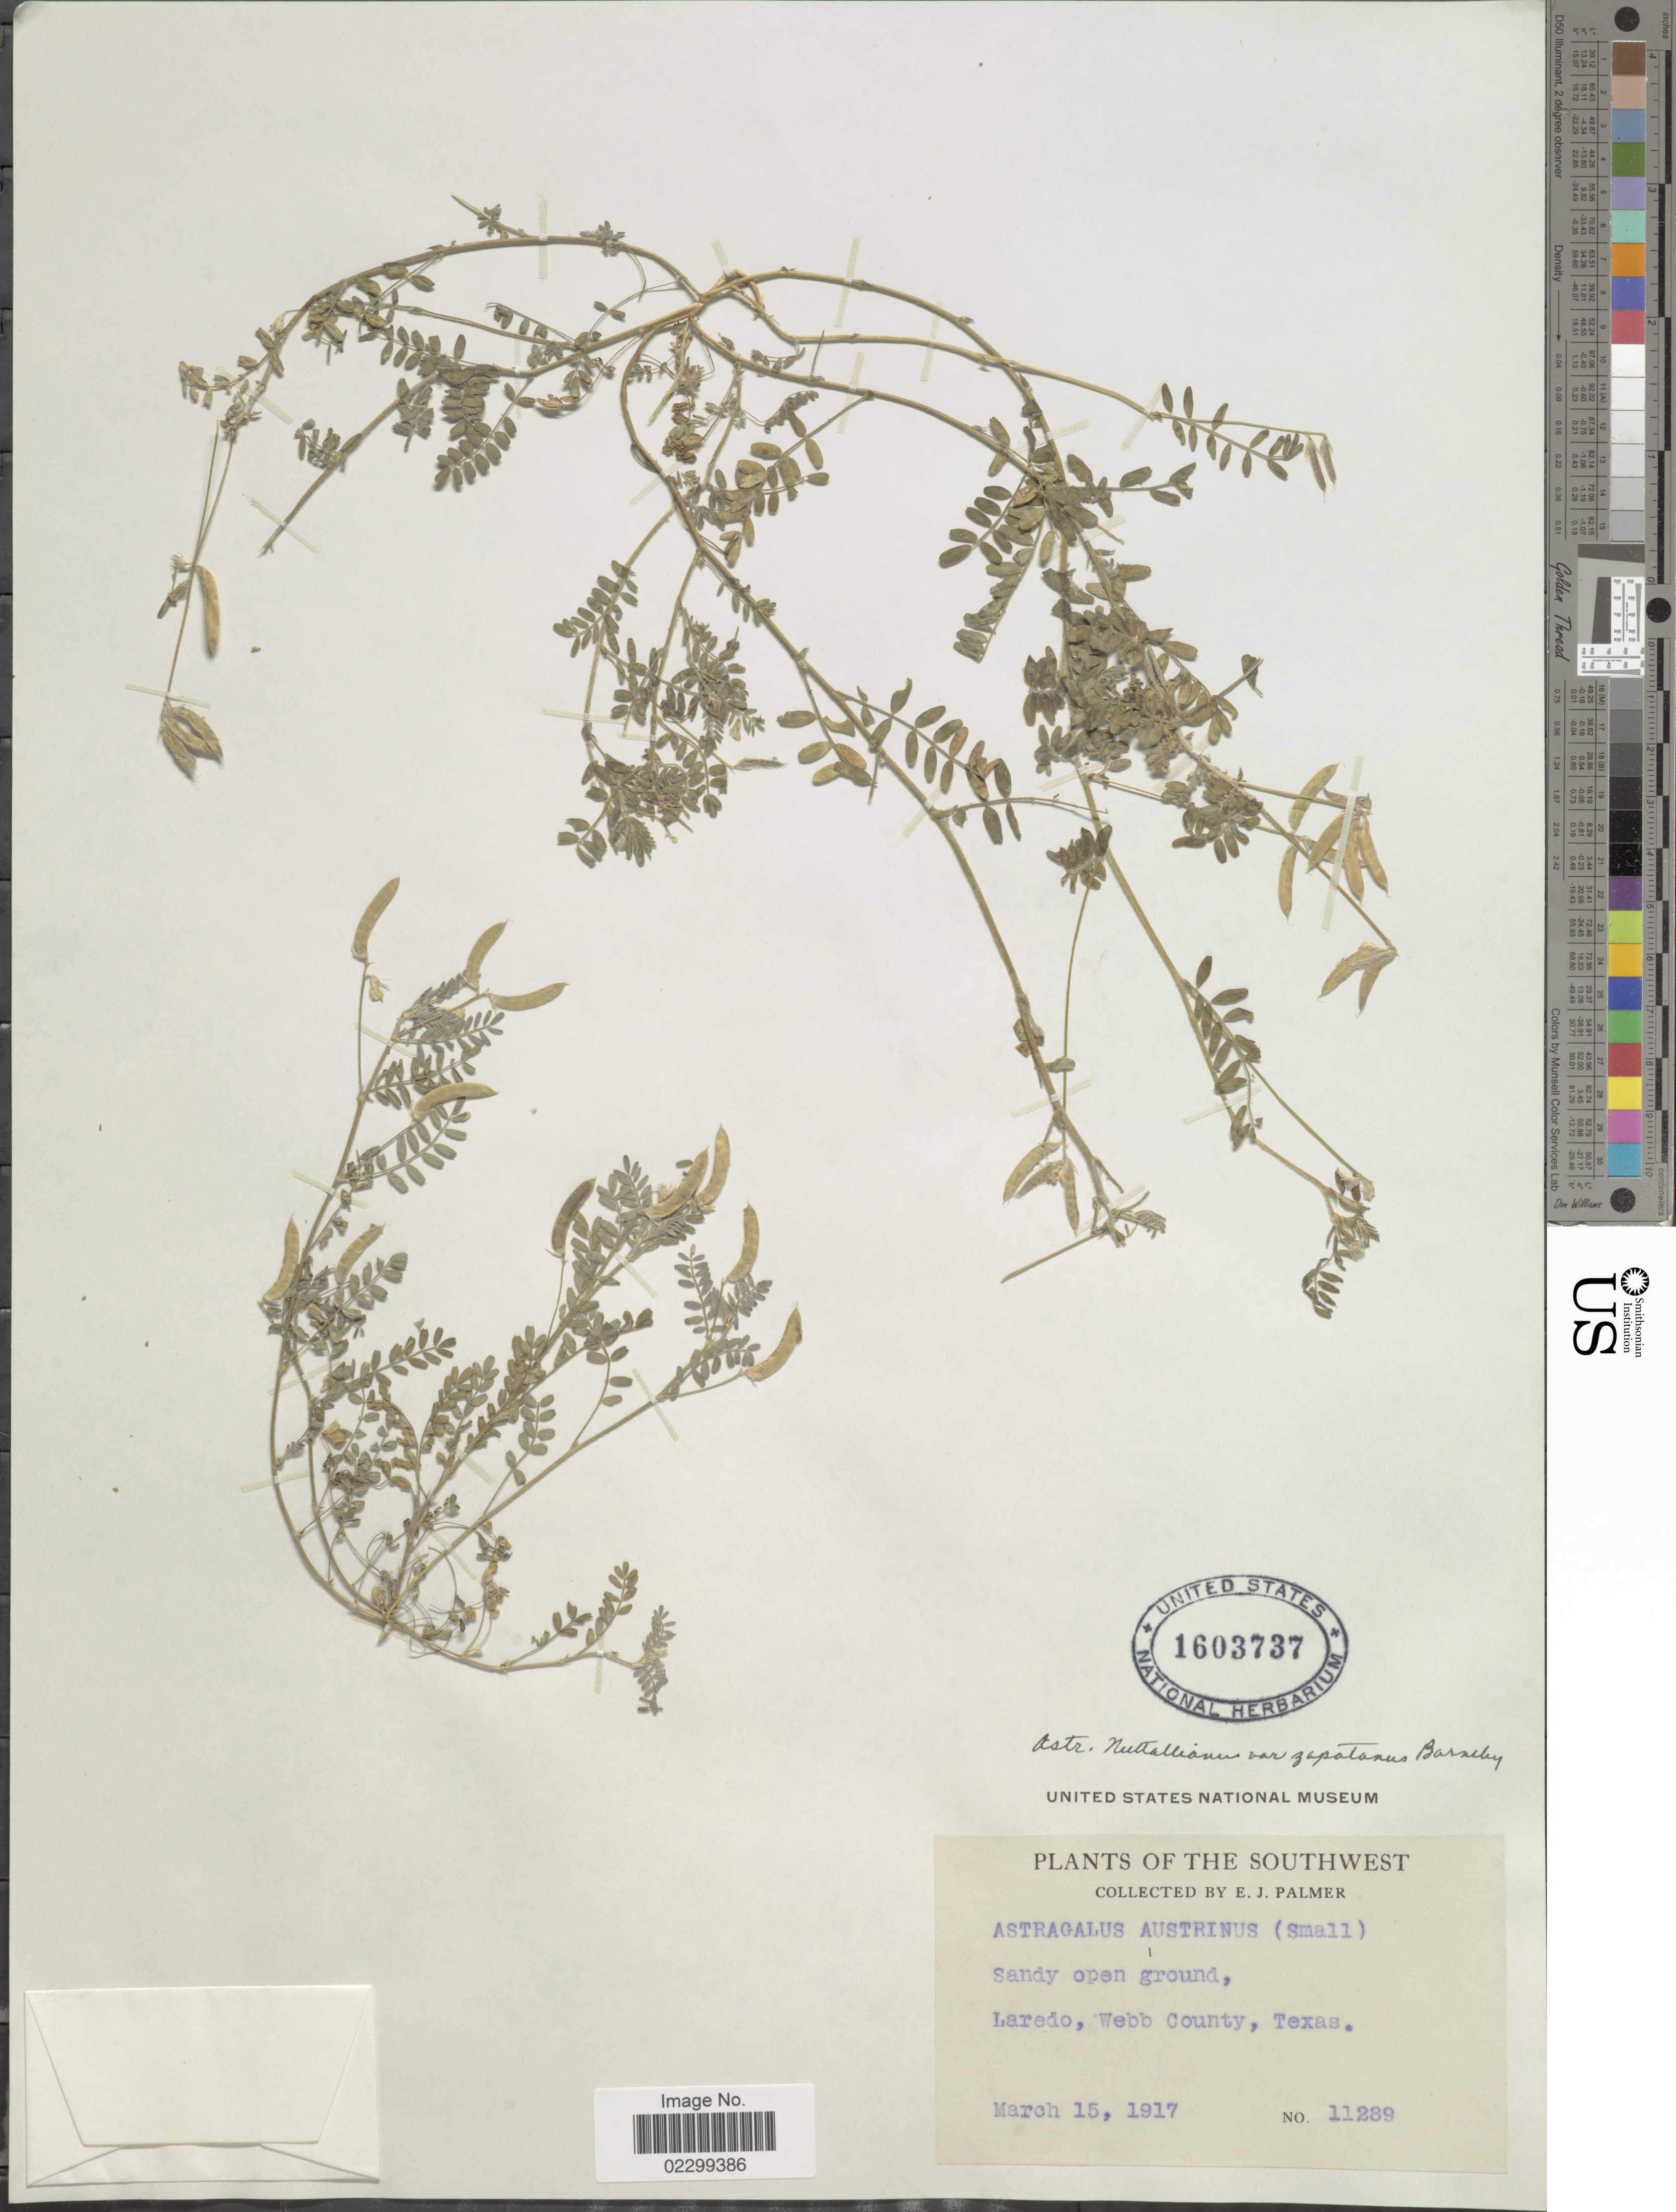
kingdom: Plantae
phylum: Tracheophyta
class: Magnoliopsida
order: Fabales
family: Fabaceae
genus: Astragalus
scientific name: Astragalus austrinus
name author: (Small) O.E. Schulz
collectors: E. J. Palmer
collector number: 11289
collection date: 1917-03-15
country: United States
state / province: Texas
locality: The Southwest, Laredo, Webb County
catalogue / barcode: US 1603737